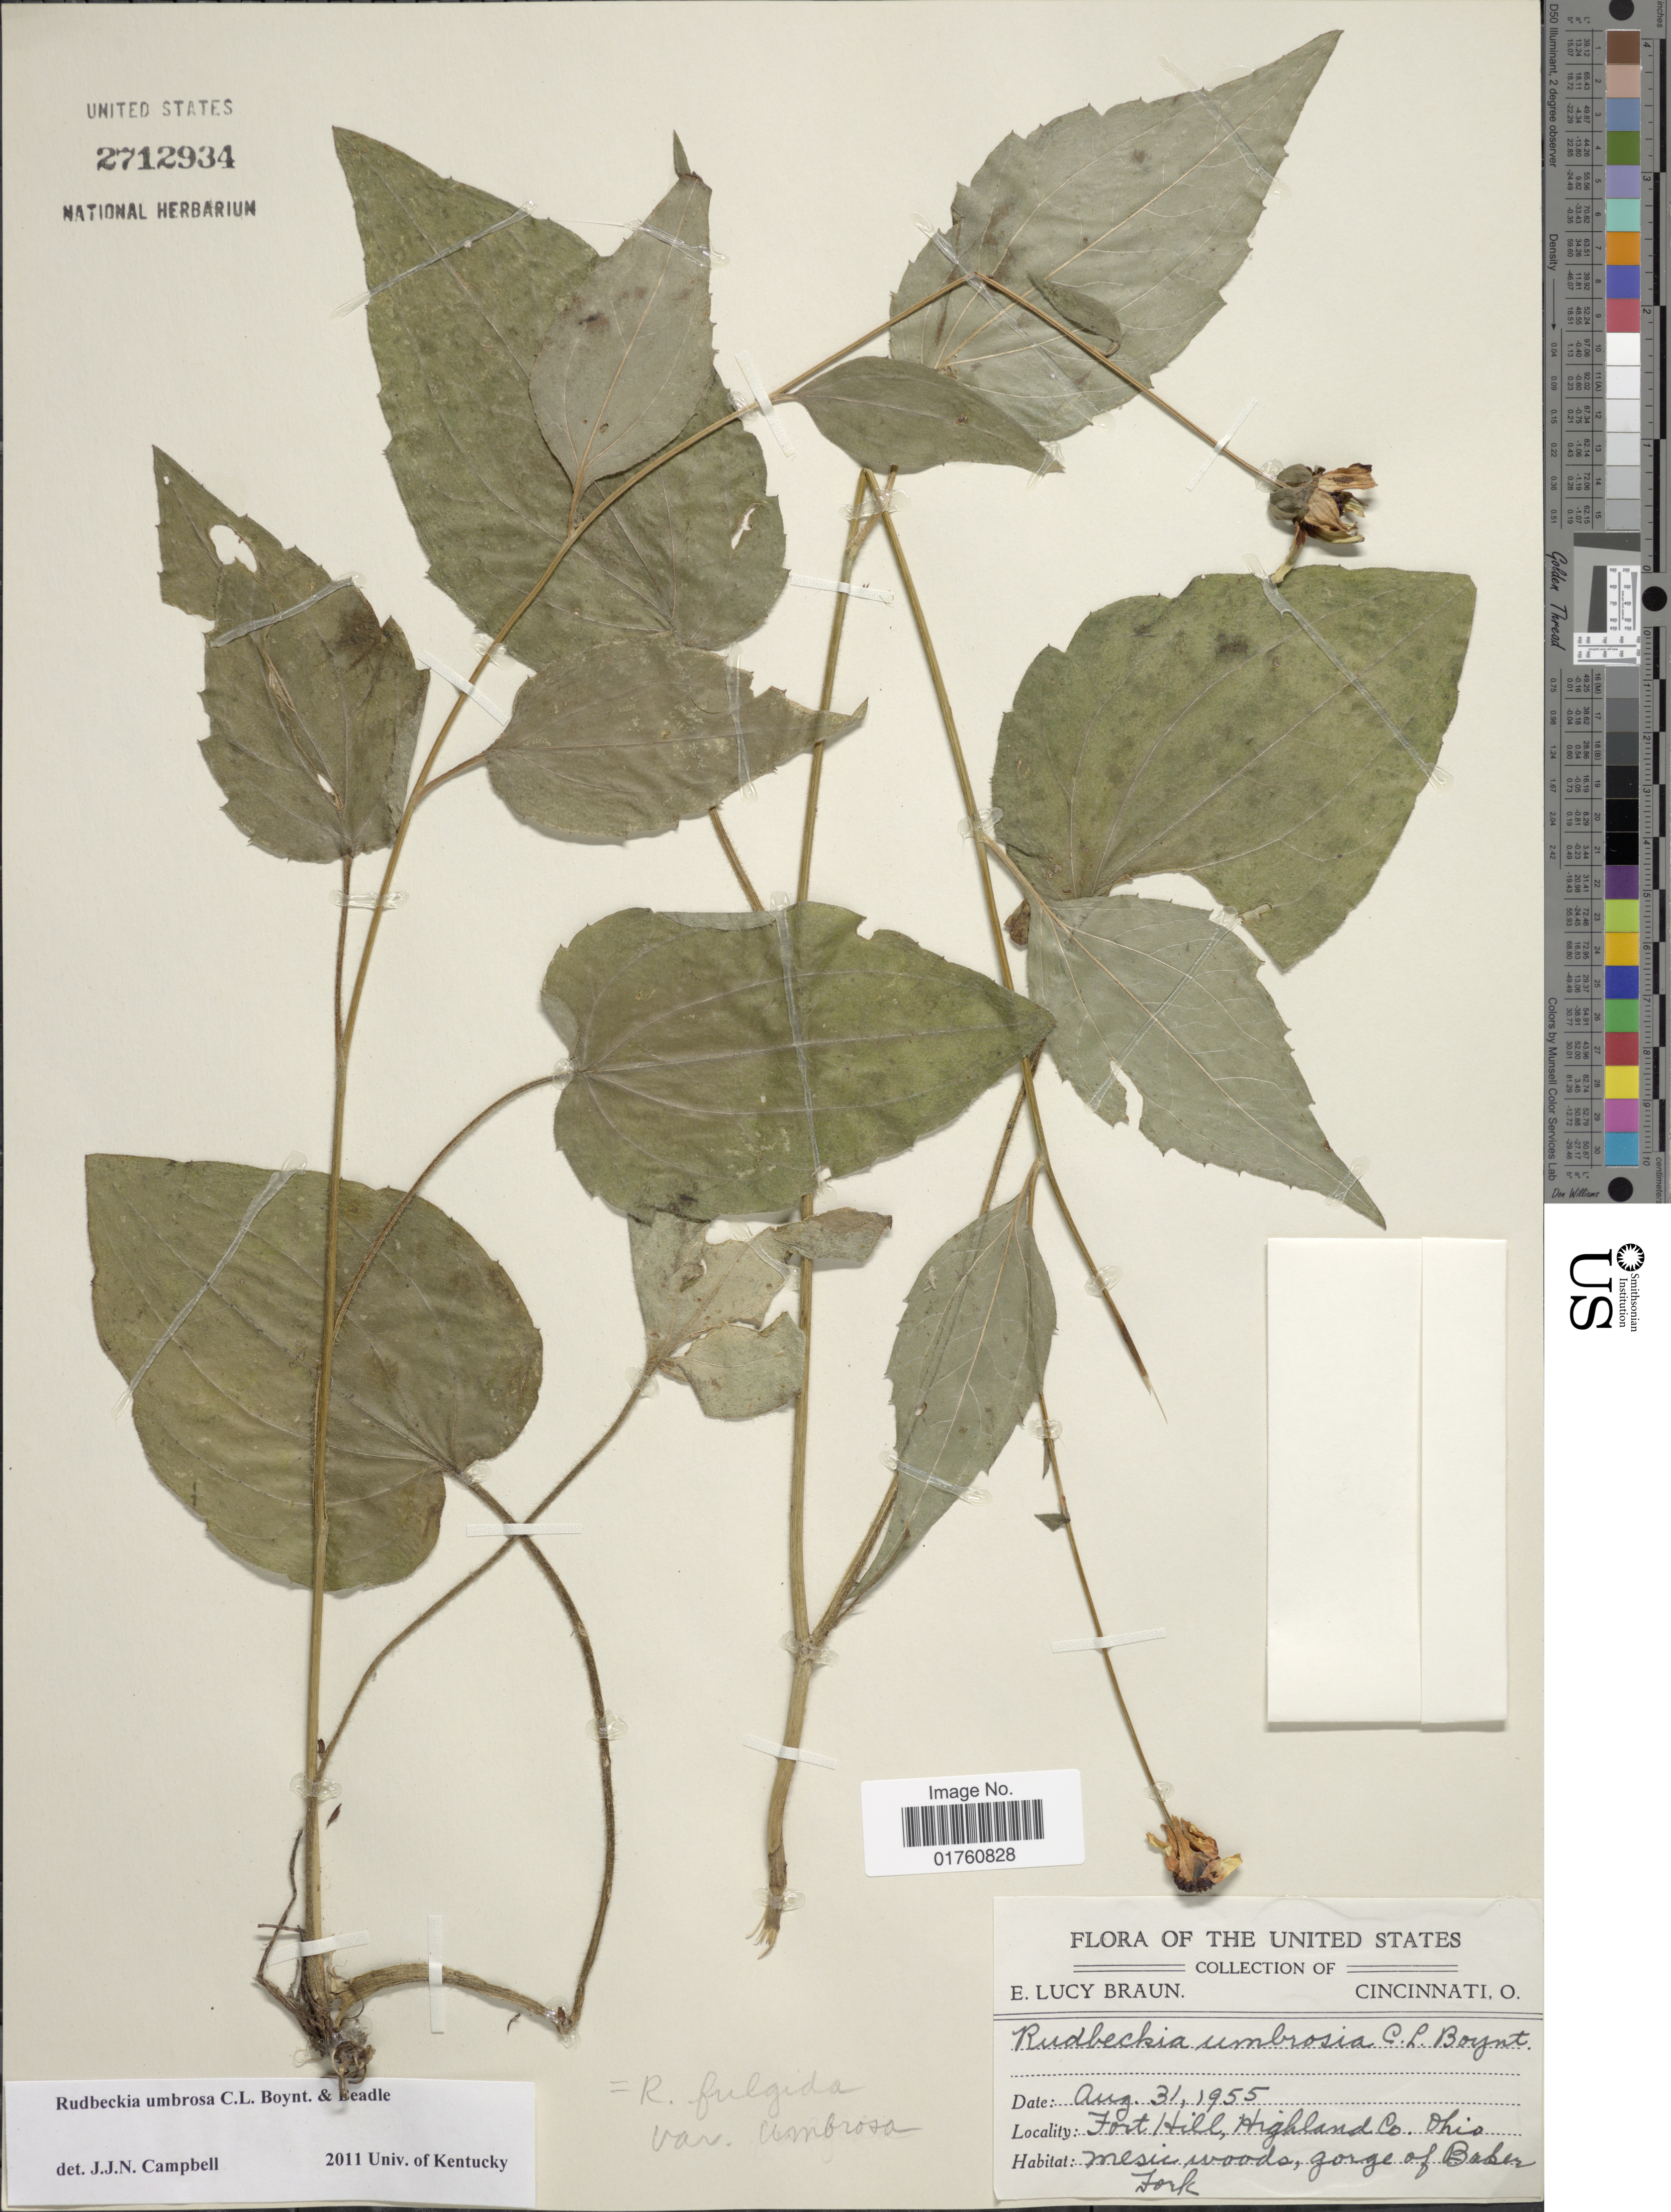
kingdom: Plantae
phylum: Tracheophyta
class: Magnoliopsida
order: Asterales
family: Asteraceae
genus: Rudbeckia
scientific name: Rudbeckia fulgida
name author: Aiton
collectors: E. L. Braun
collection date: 1955-08-31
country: United States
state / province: Ohio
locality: Fort Hill, Highlands Co, Ohio mesic woods, gorge of Baker Fork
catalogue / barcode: US 2712934